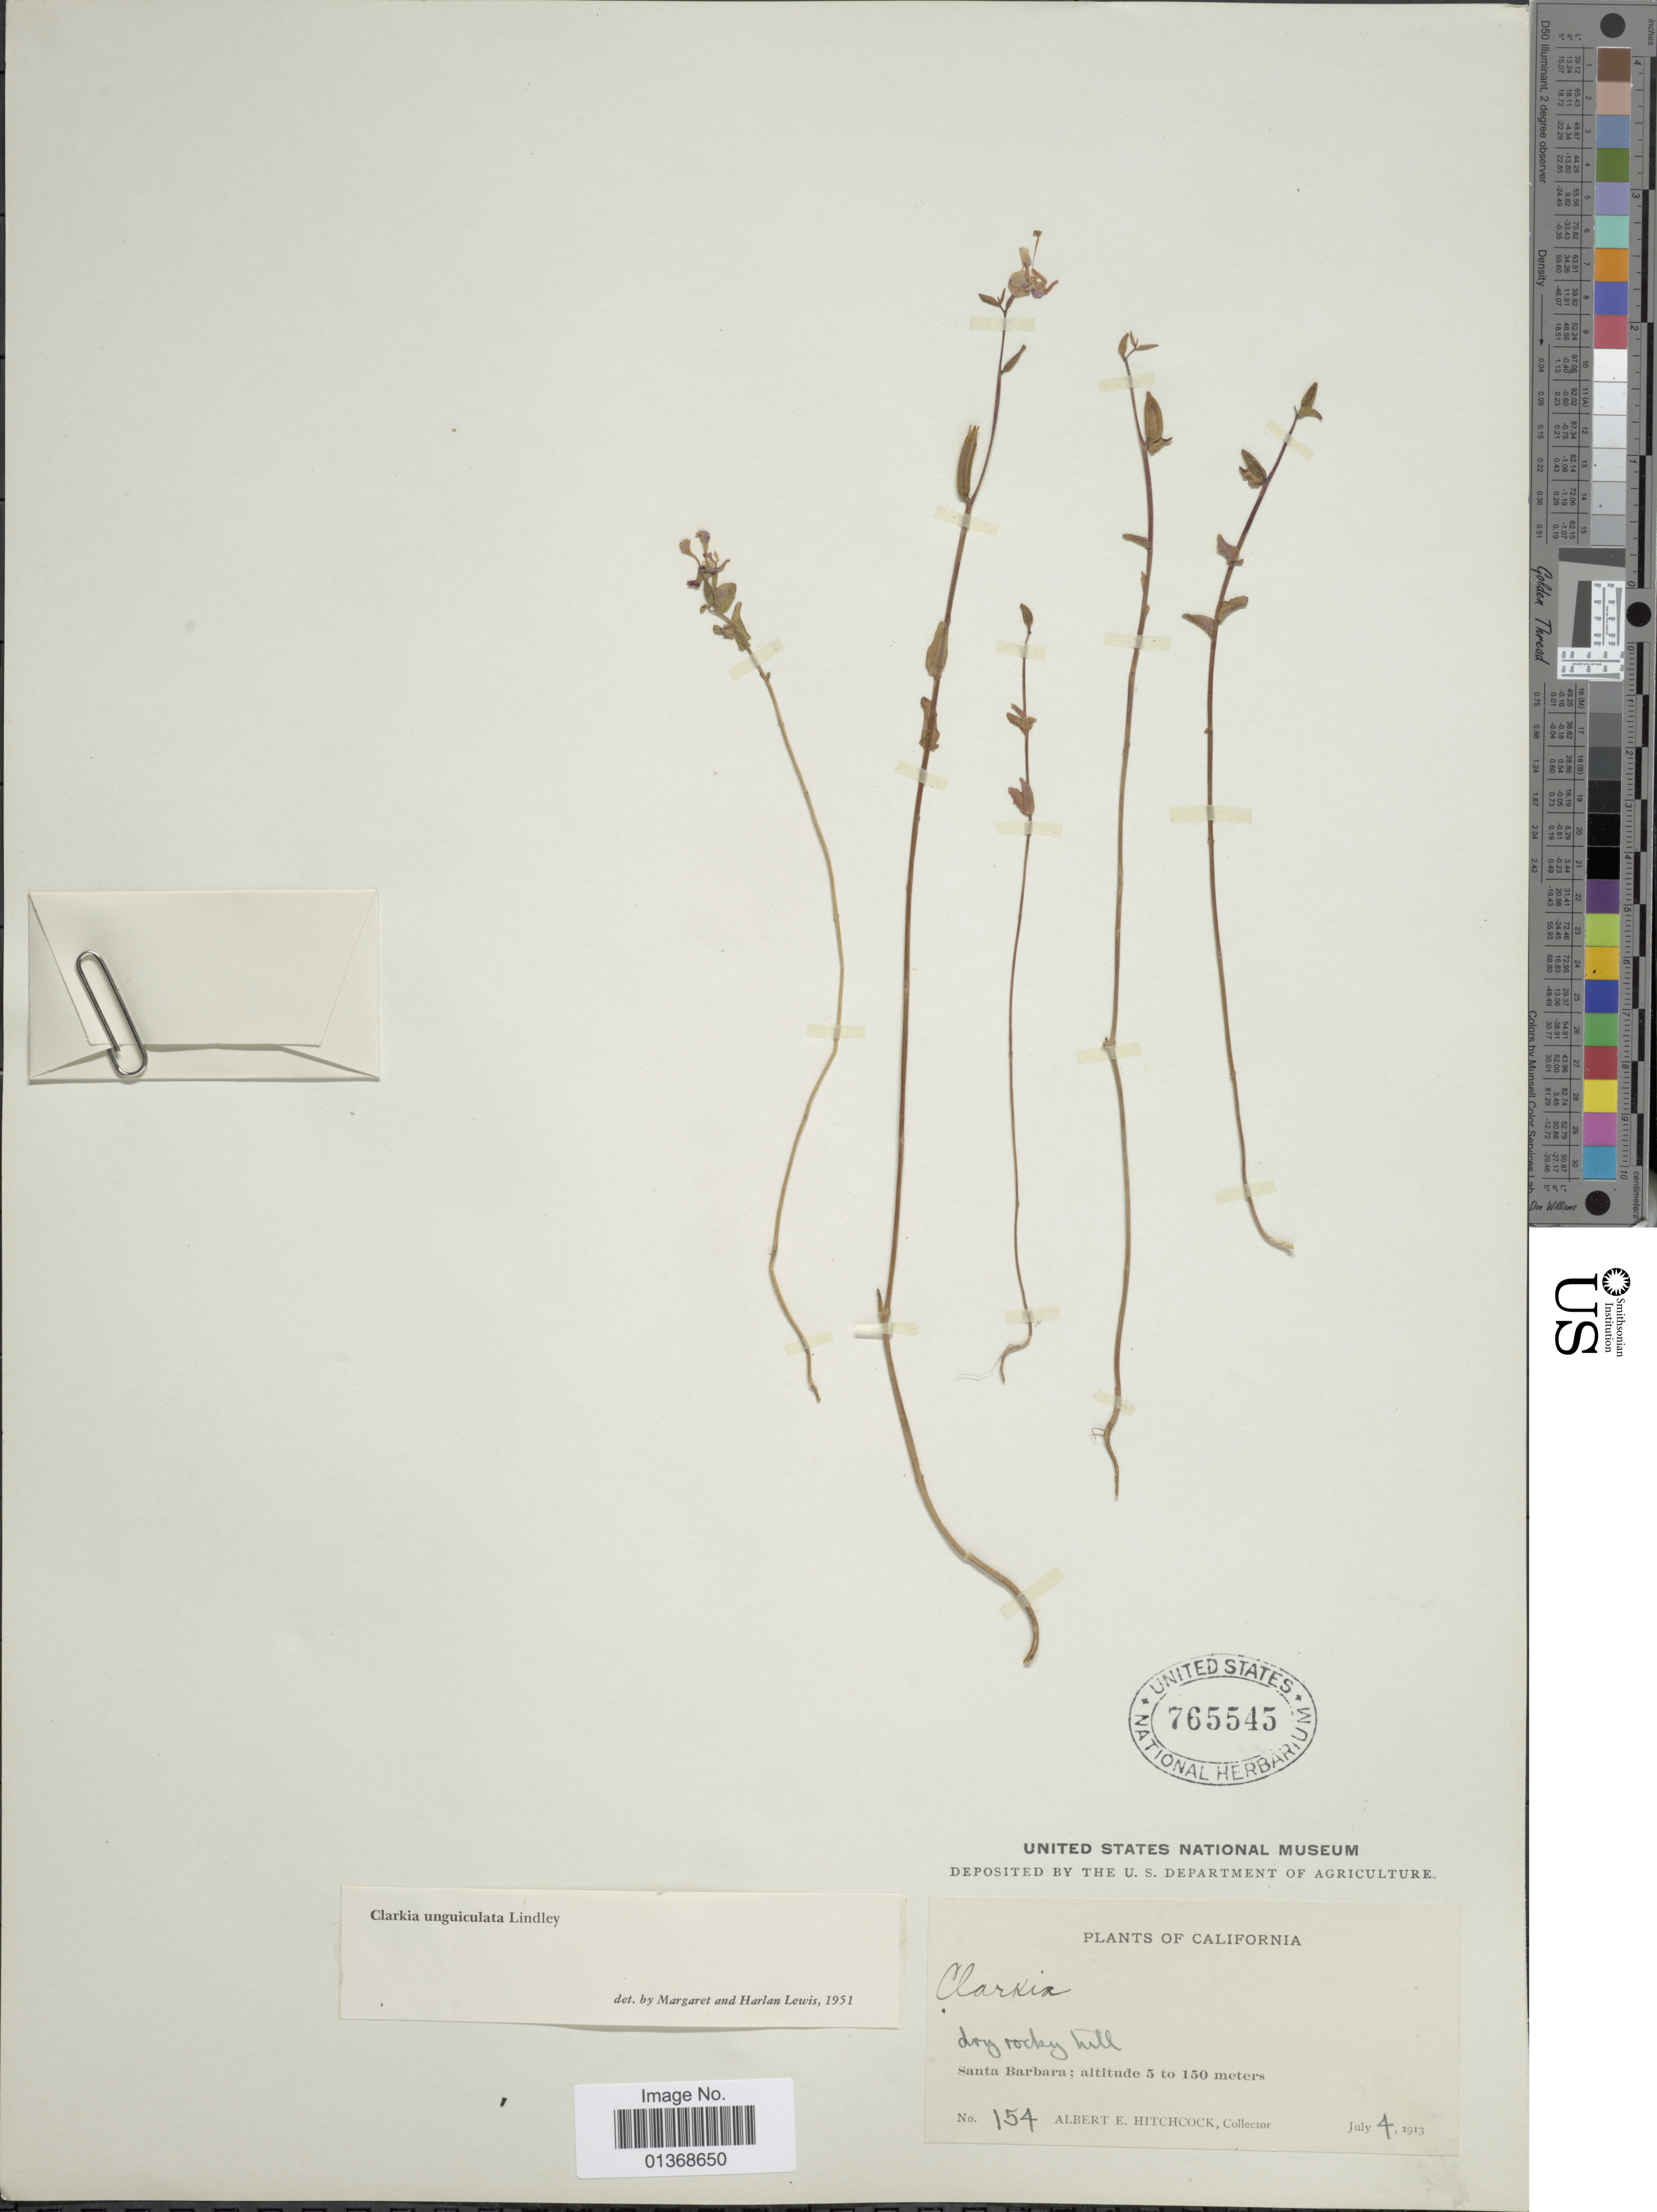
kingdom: Plantae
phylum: Tracheophyta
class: Magnoliopsida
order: Myrtales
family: Onagraceae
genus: Clarkia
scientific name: Clarkia unguiculata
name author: Lindl.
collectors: A. Hitchcock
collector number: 154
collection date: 1913-07-04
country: United States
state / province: California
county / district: Santa Barbara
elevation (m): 5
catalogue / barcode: US 765545